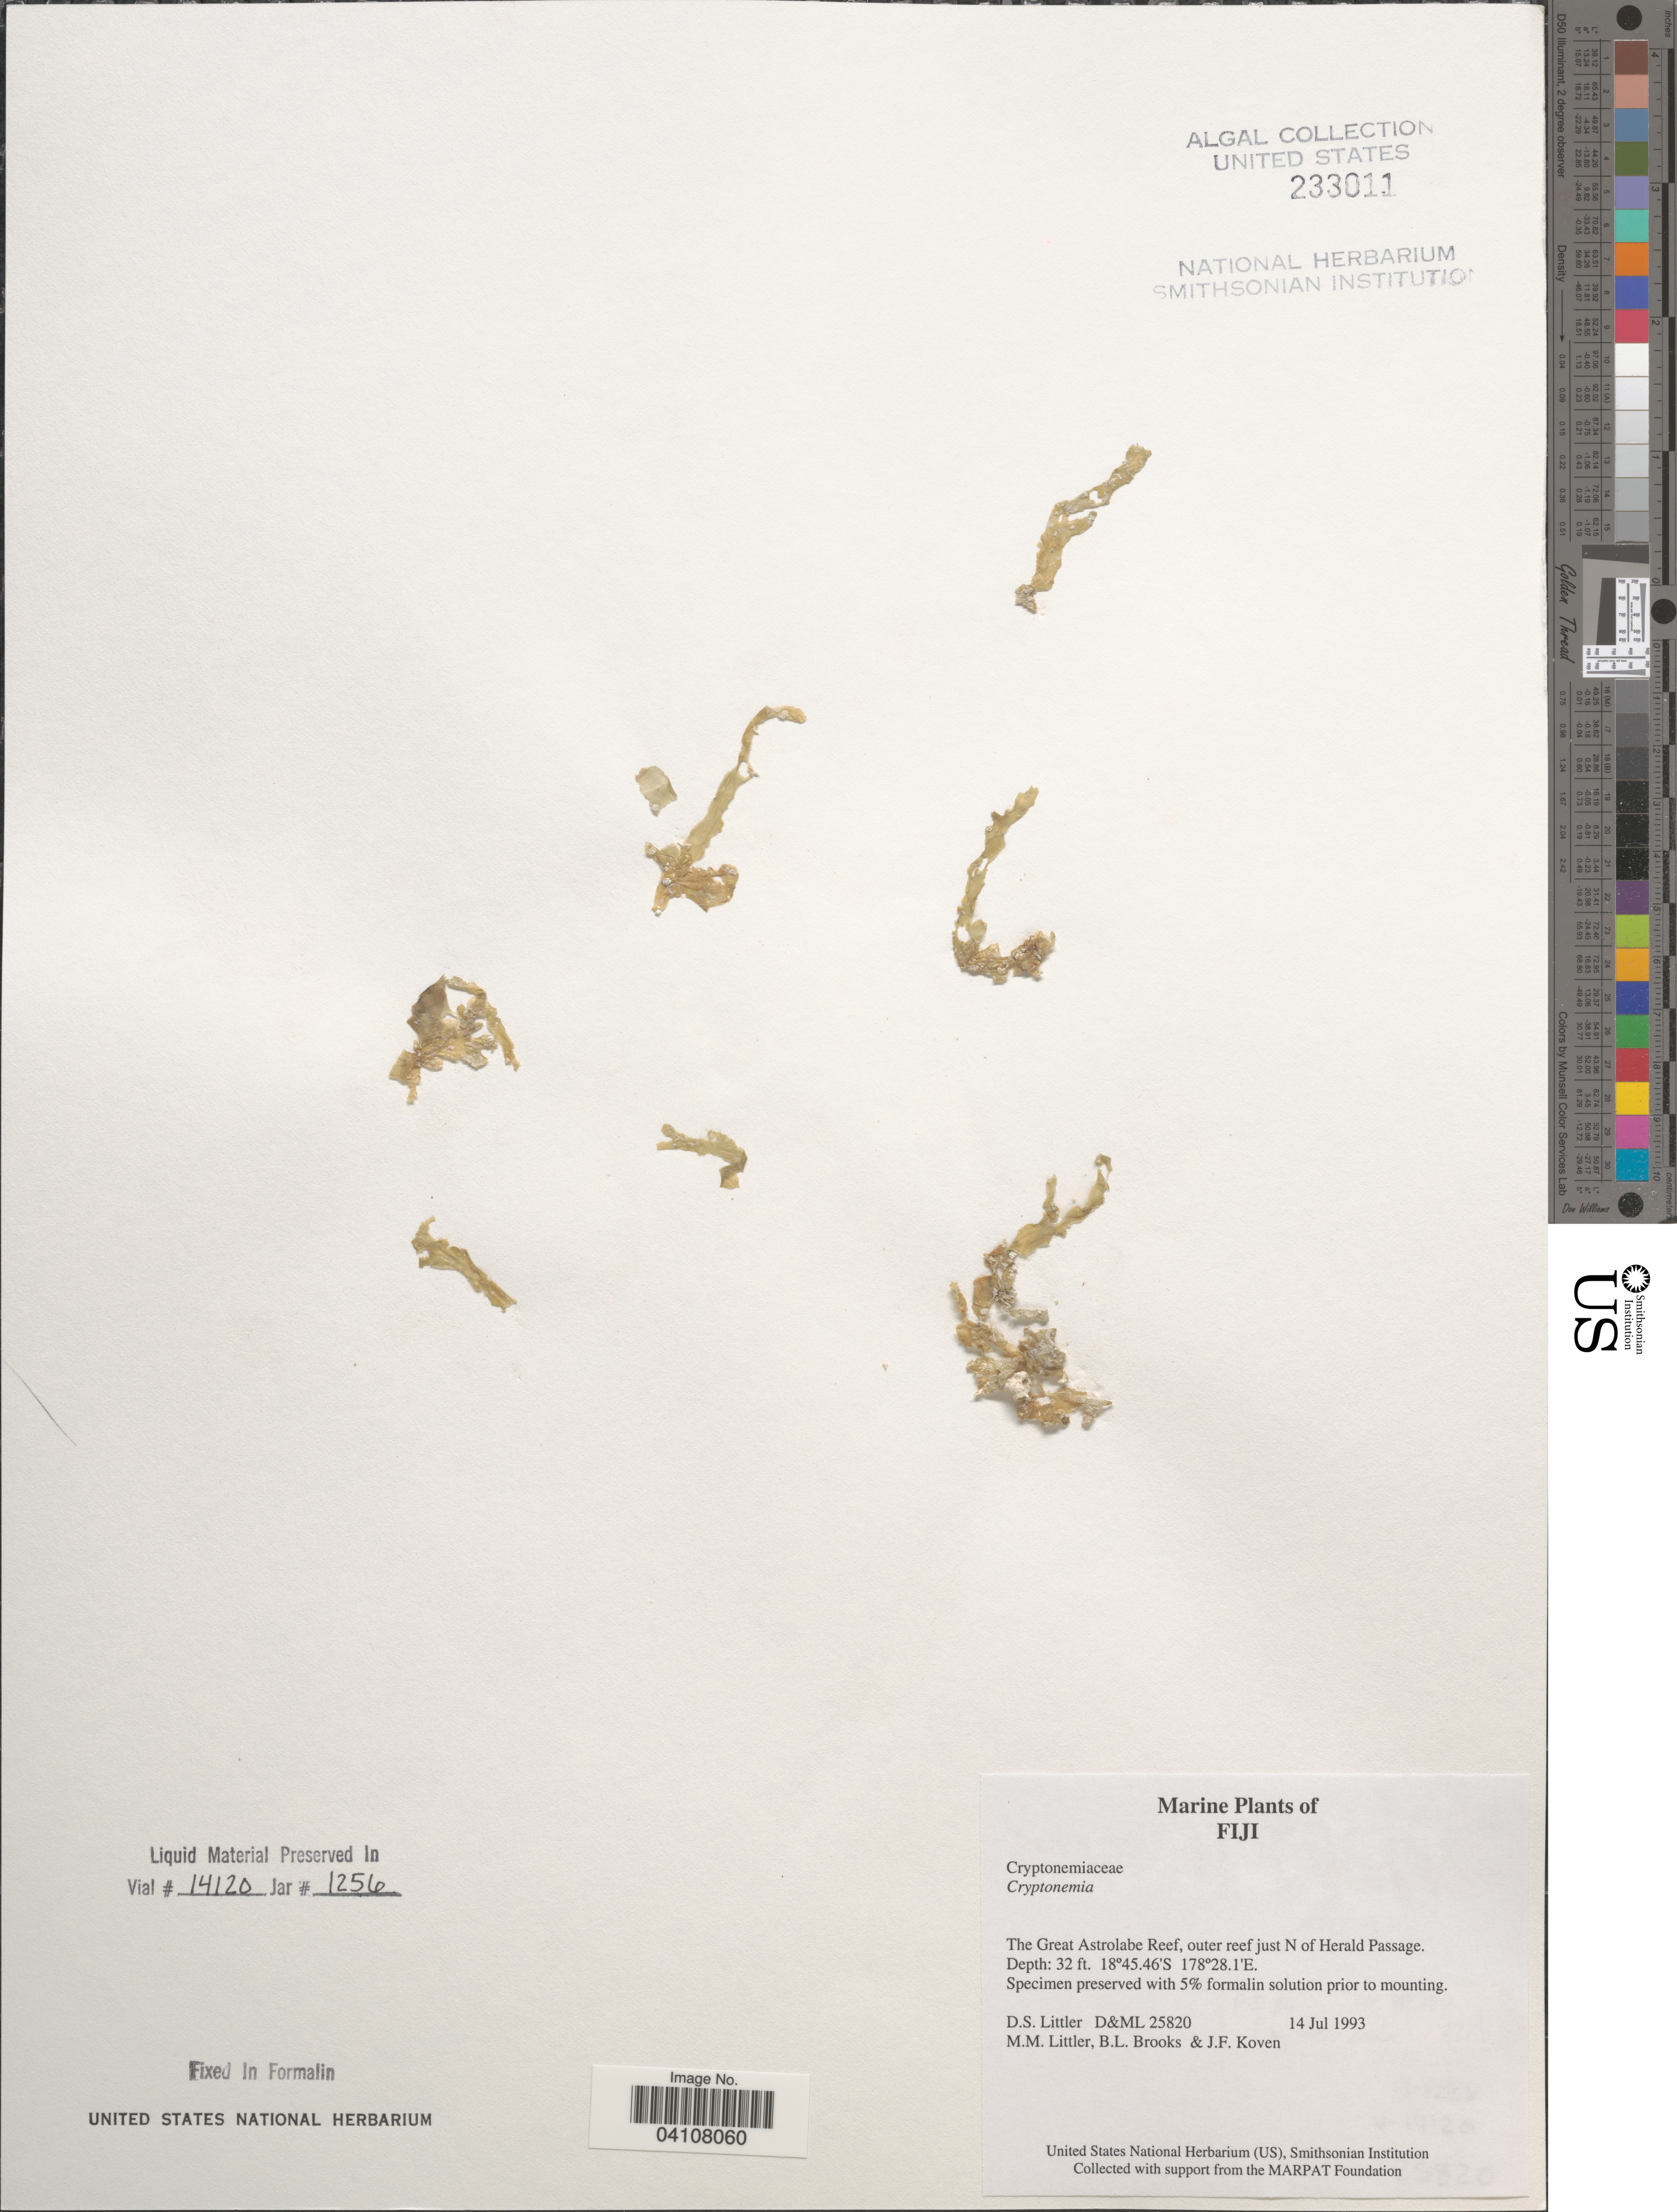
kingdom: Plantae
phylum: Rhodophyta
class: Florideophyceae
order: Halymeniales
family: Halymeniaceae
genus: Cryptonemia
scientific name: Cryptonemia sp.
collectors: D. S. Littler, B. Brooks & J. Koven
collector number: D&ML25820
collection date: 1993-07-14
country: Fiji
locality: The Great Astrolabe Reef, outer reef just N of Herald Passage.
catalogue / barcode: US 233011